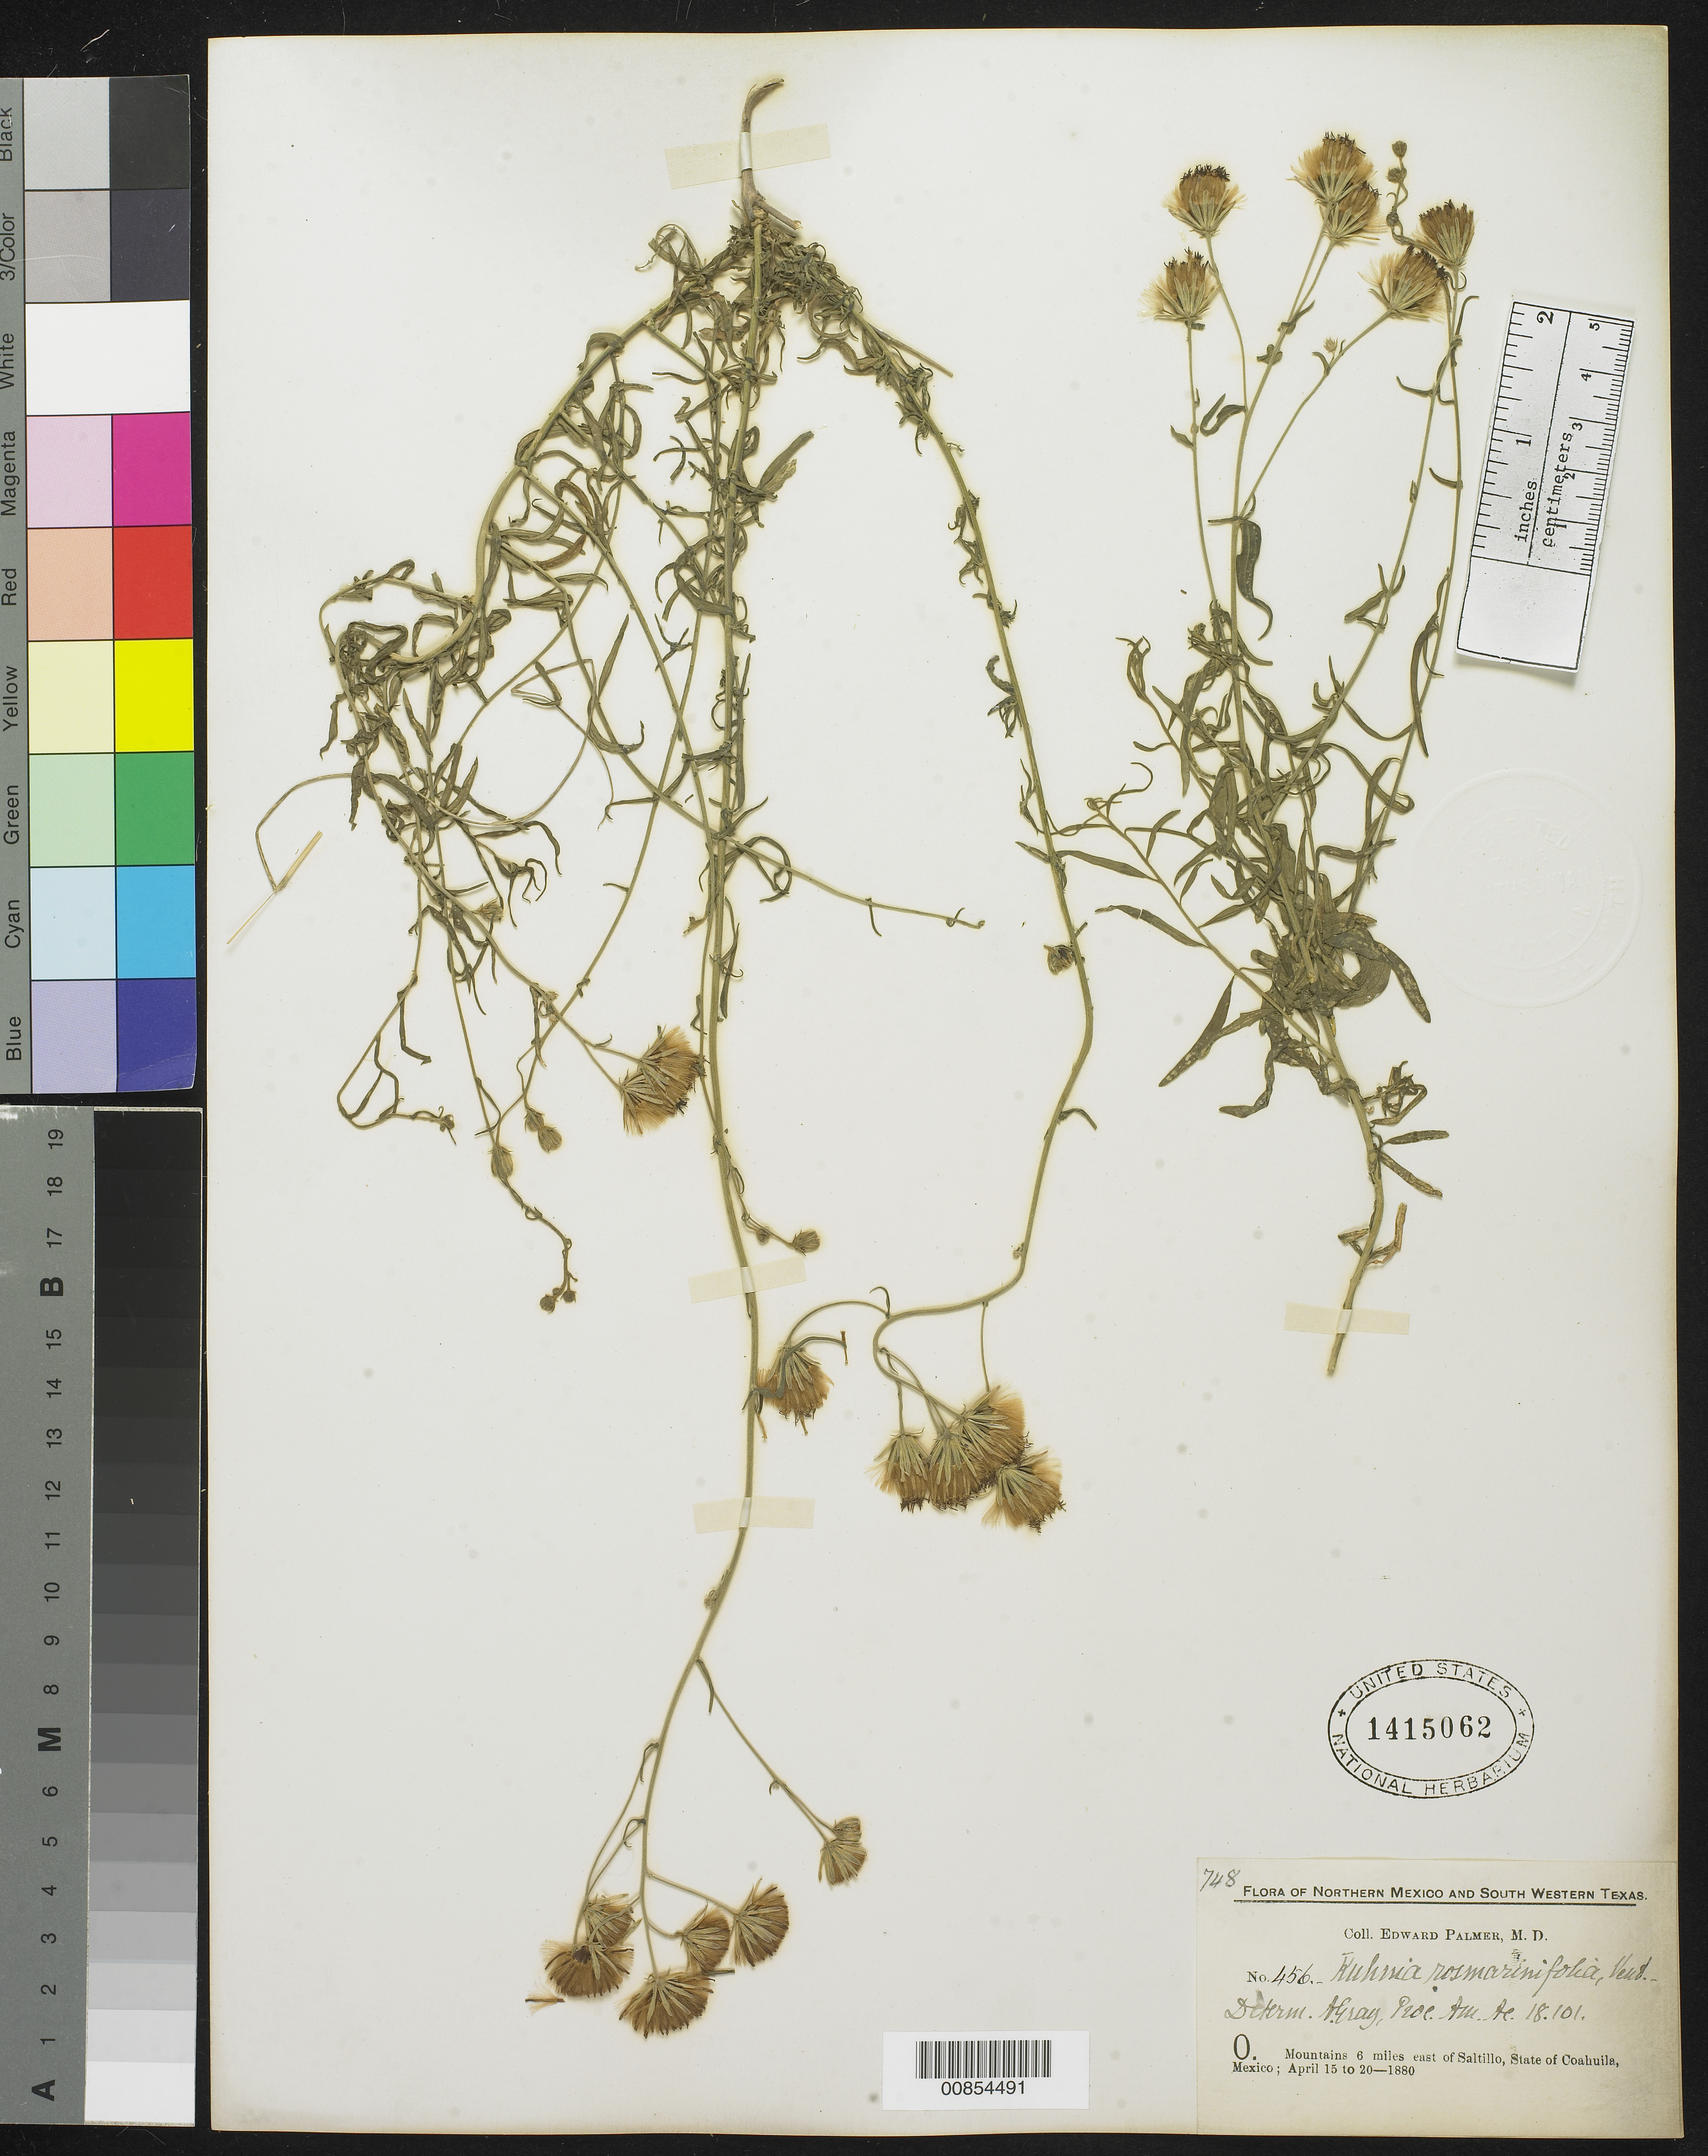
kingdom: Plantae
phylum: Tracheophyta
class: Magnoliopsida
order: Asterales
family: Asteraceae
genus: Brickellia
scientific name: Brickellia rosmarinifolia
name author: (Vent.) W.A. Weber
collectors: E. Palmer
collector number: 456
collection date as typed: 15 Apr 1880 to 20 Apr 1880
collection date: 1880-04-15/1880-04-20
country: Mexico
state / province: Coahuila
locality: O. Mountains 6 miles east of Saltillo, Coahuila.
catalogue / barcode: US 1415062